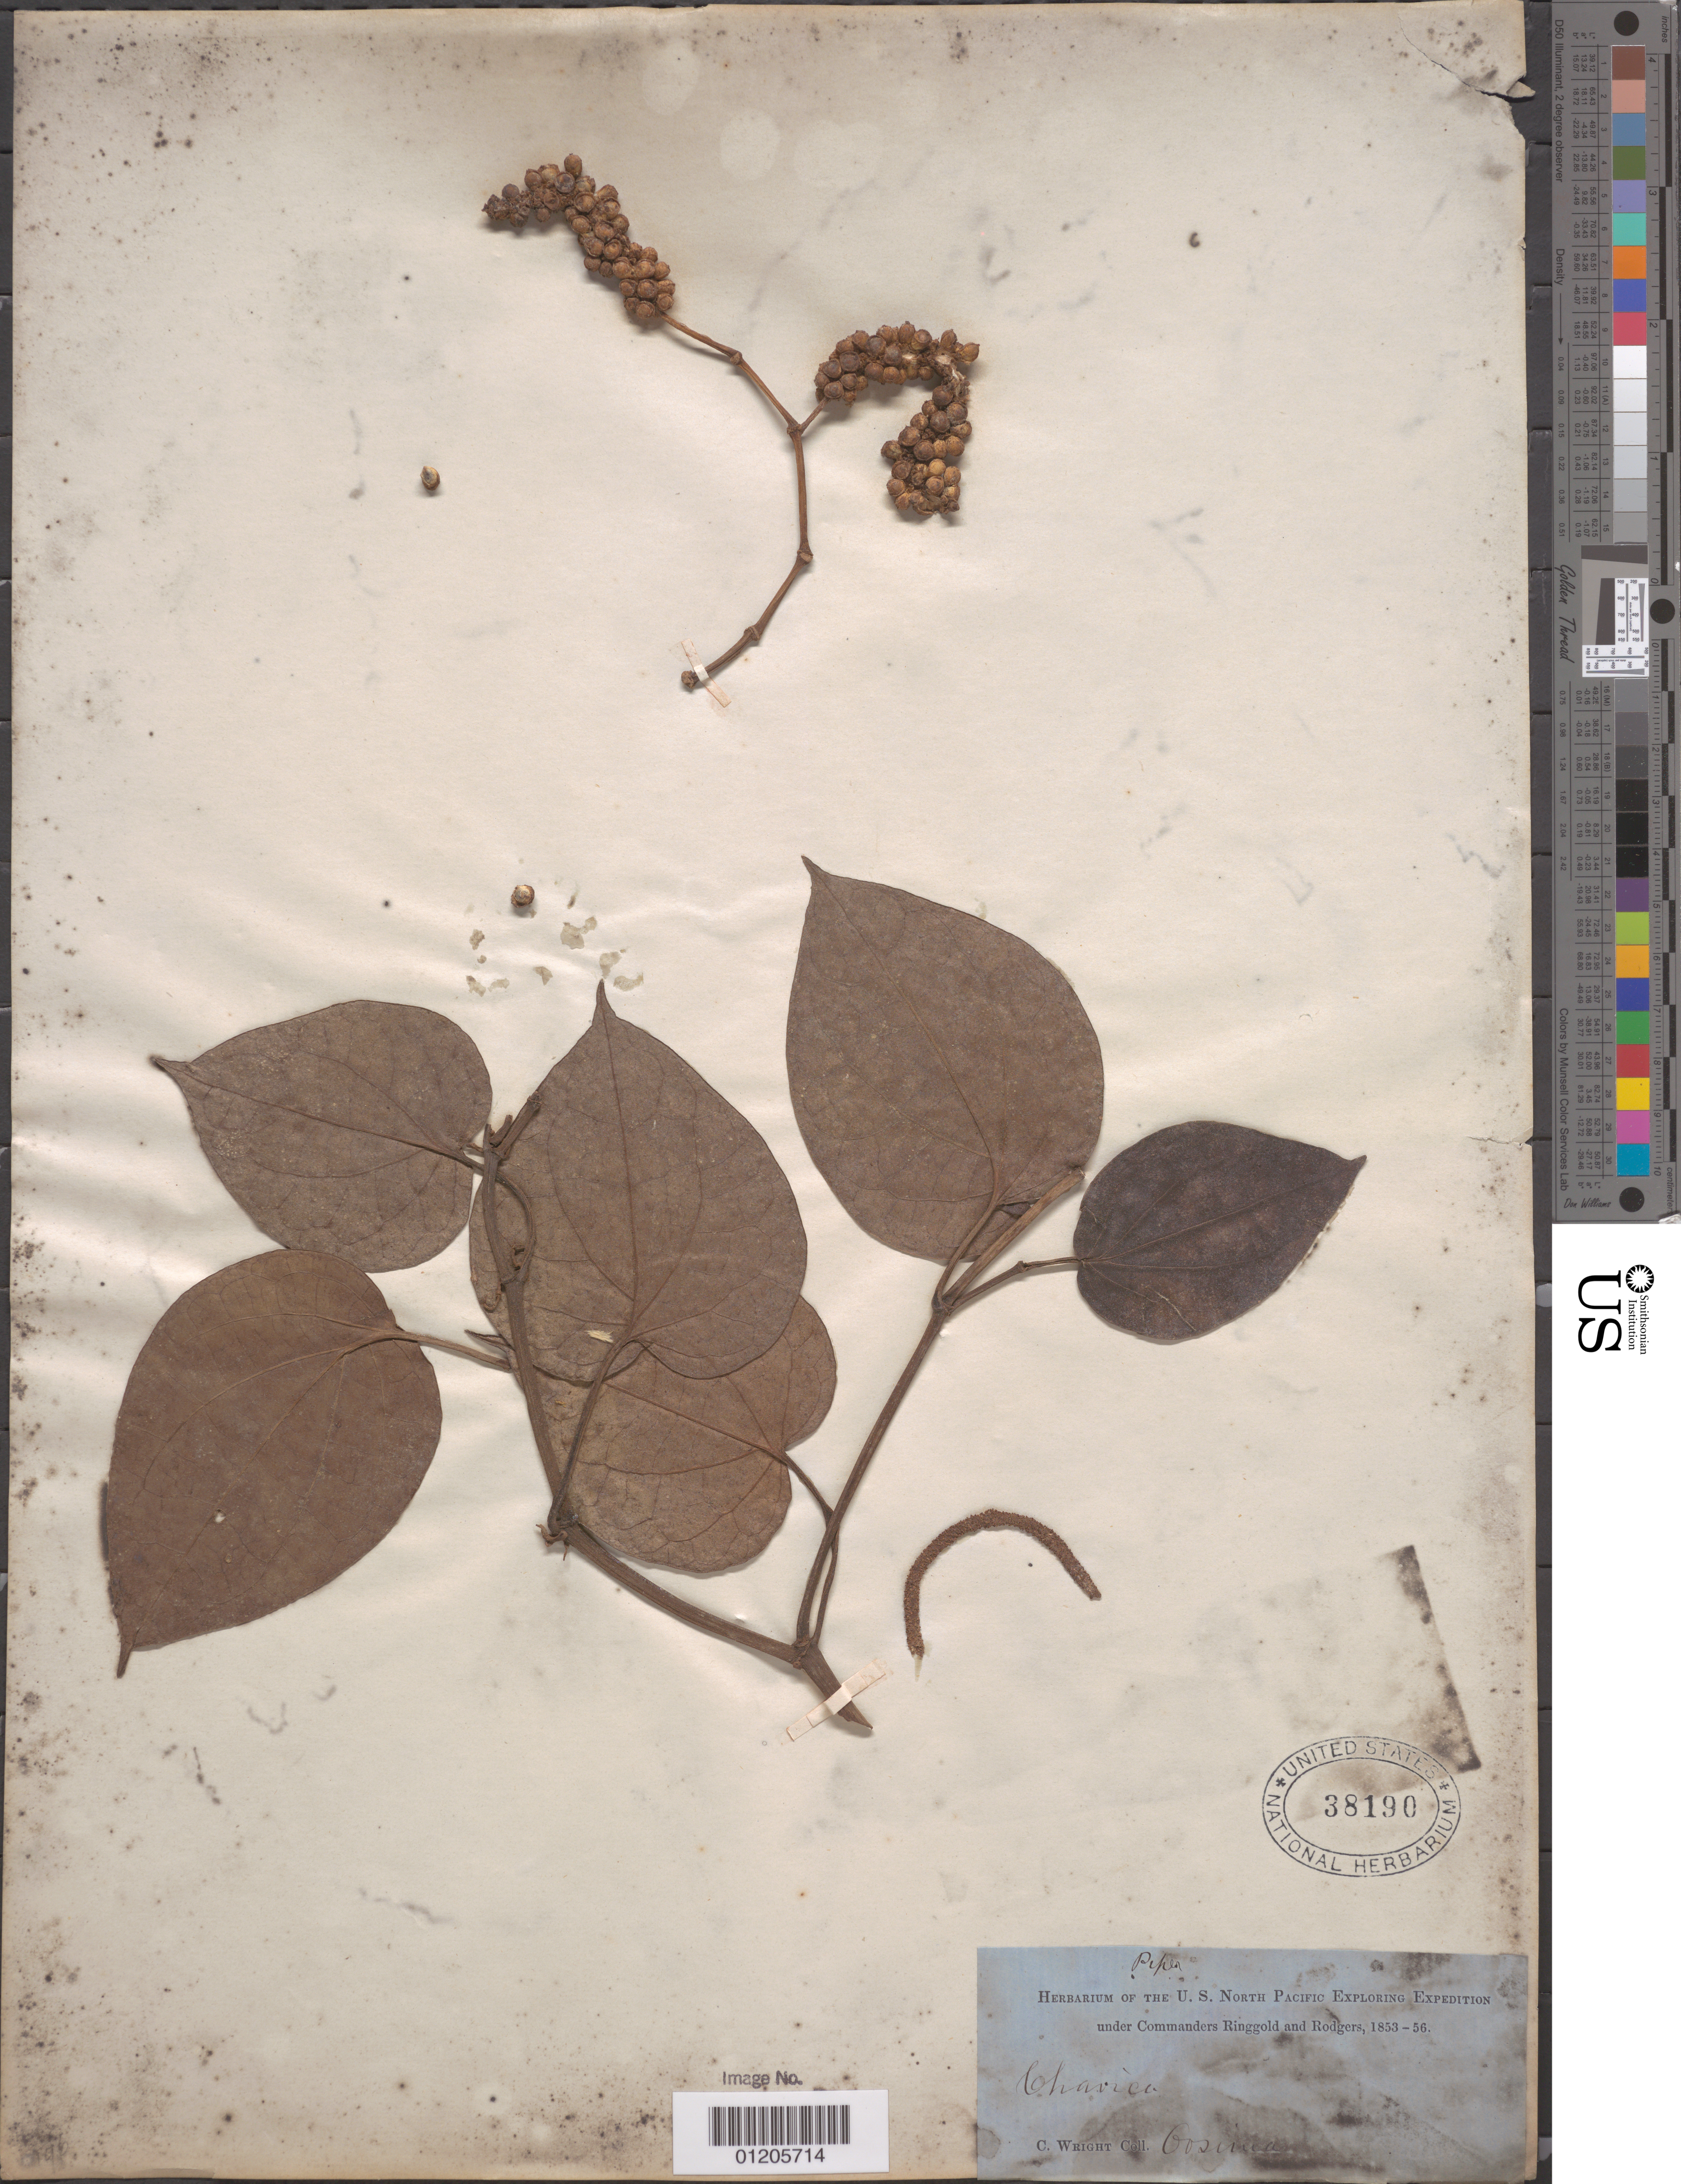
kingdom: Plantae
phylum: Tracheophyta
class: Magnoliopsida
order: Piperales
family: Piperaceae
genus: Piper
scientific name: Piper sp.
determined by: Strong, Mark T., (BOT), Smithsonian Institution - National Museum of Natural History (UNITED STATES)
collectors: C. Wright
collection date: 1853/1856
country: Japan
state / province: Okinawa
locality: Amami Oshima (as Oosima).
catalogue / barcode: US 38190